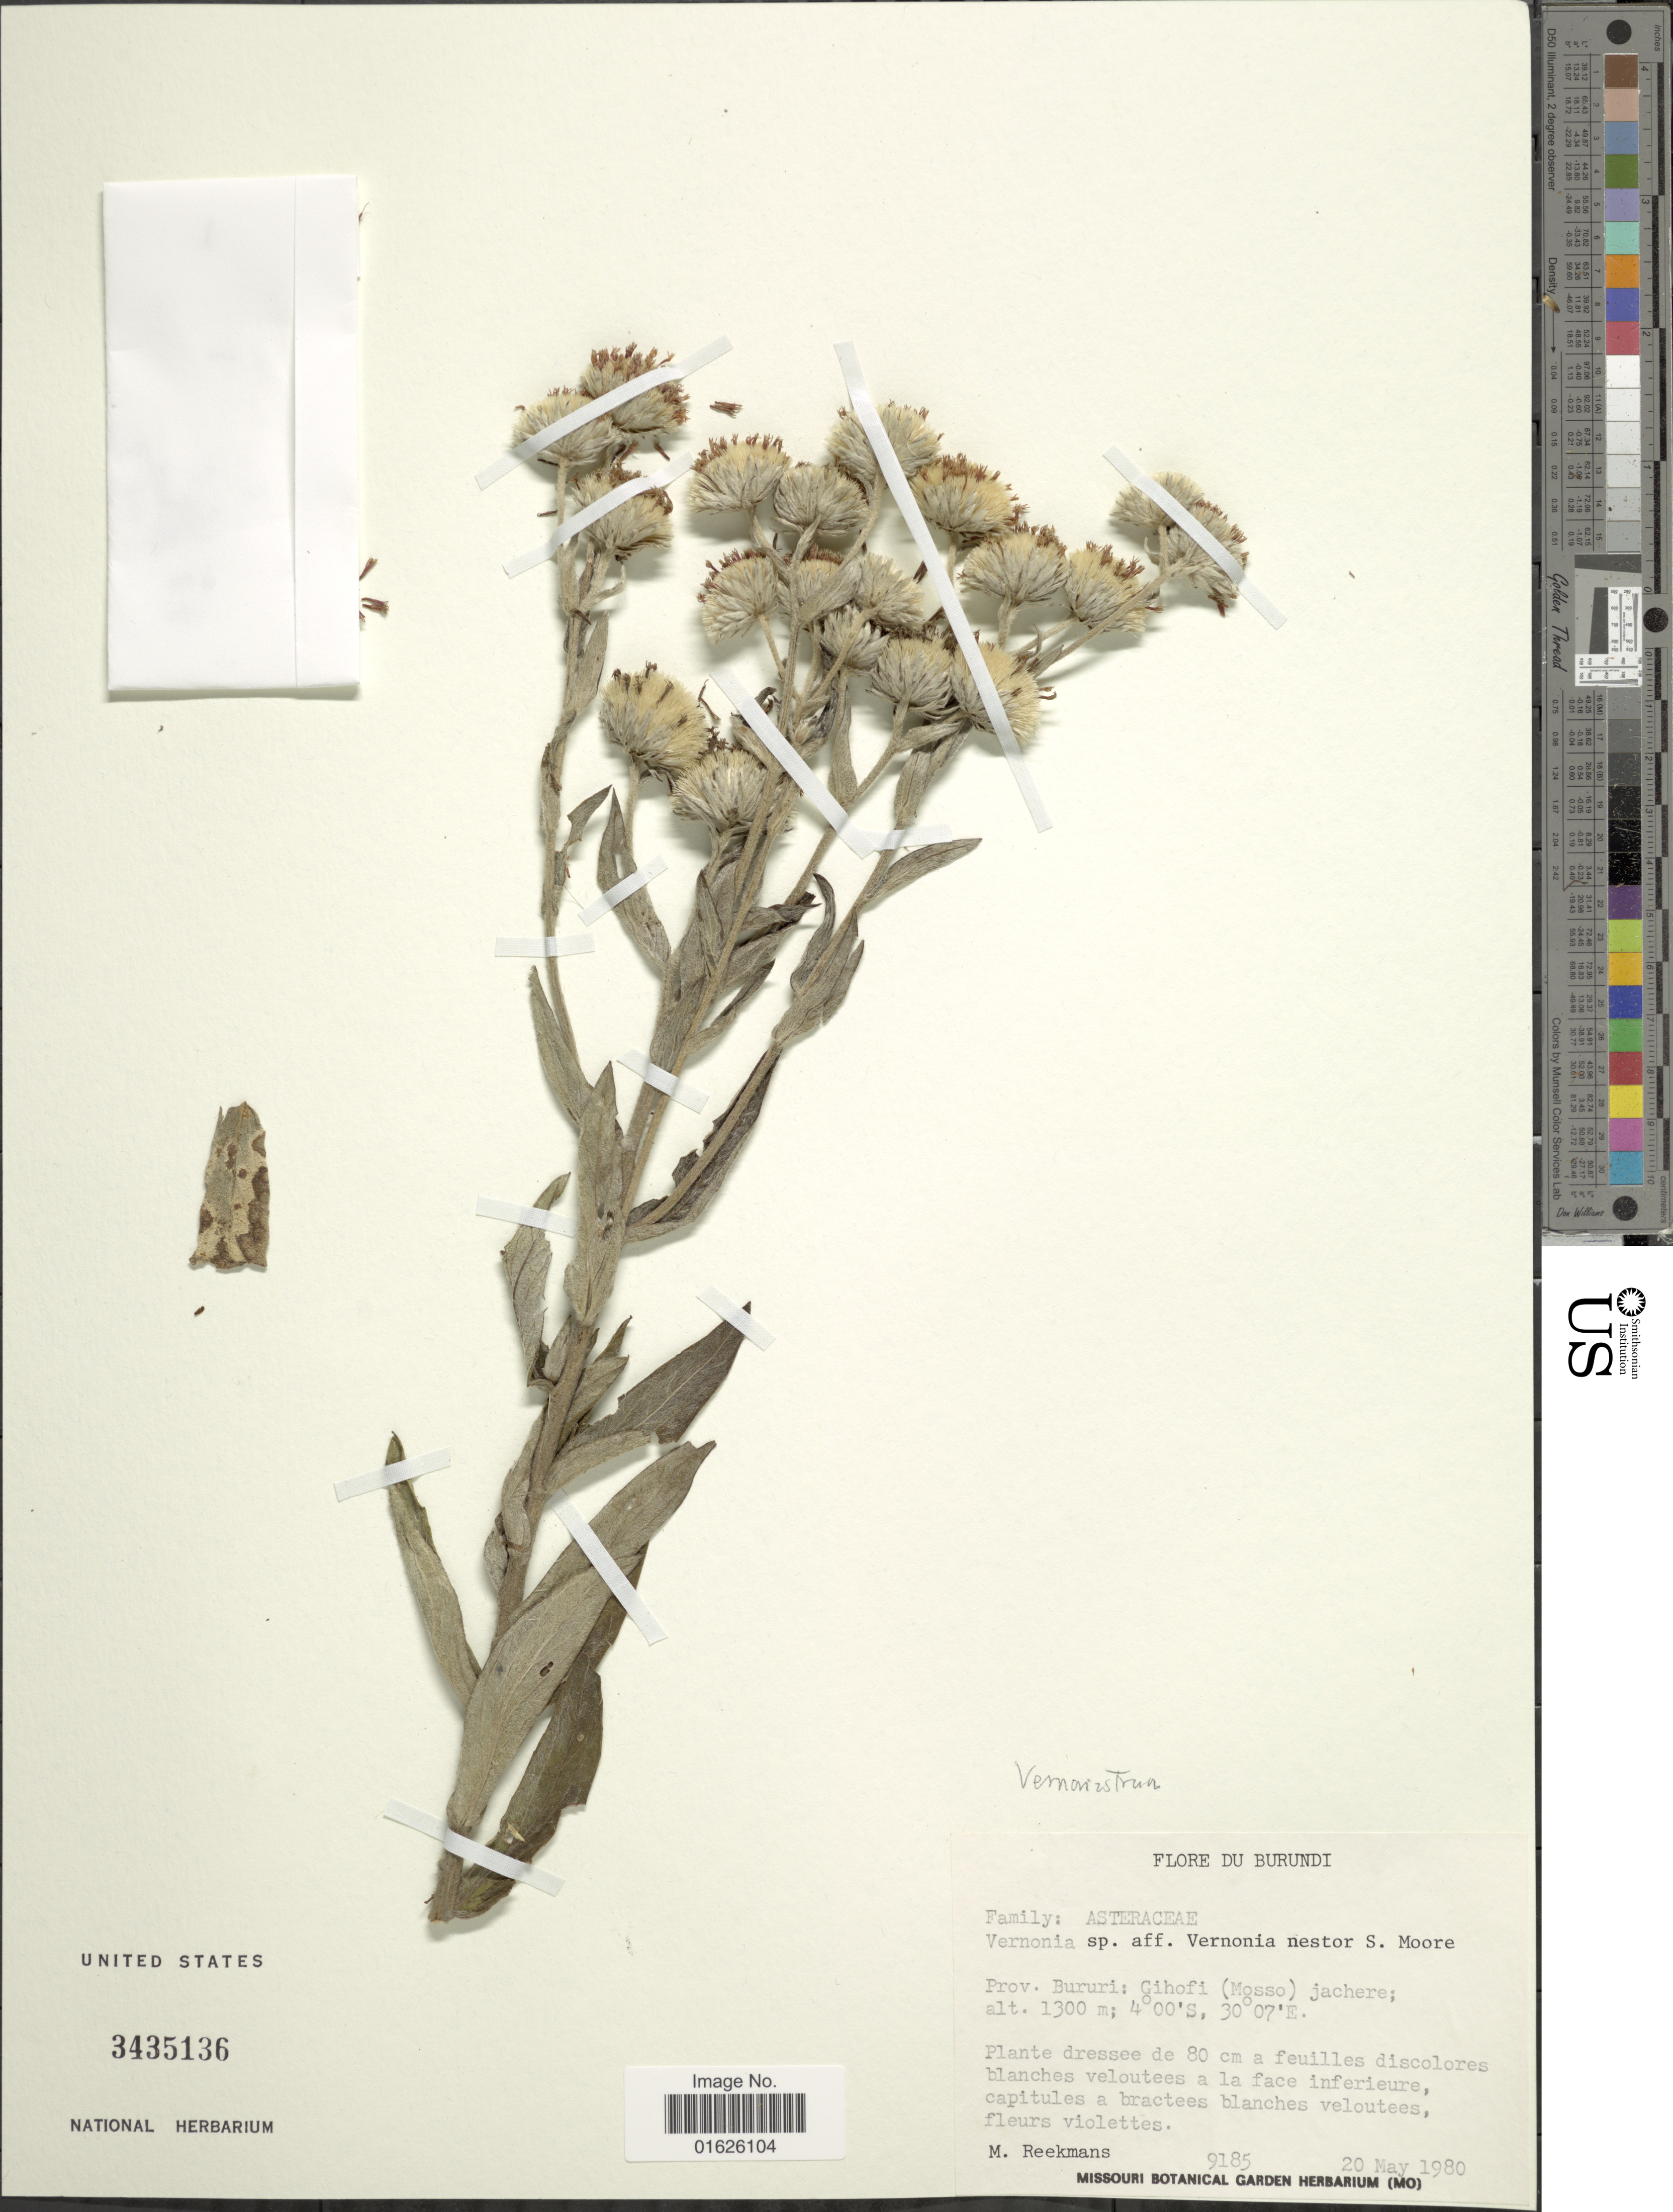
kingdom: Plantae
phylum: Tracheophyta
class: Magnoliopsida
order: Asterales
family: Asteraceae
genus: Vernoniastrum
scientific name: Vernoniastrum nestor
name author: (S. Moore) H. Rob.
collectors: M. Reekmans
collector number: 9185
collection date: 1980-05-20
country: Burundi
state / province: Bururi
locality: Prov. Bururi: Gihofi ( Mosso) ) Jachere.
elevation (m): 1300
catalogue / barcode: US 3435136